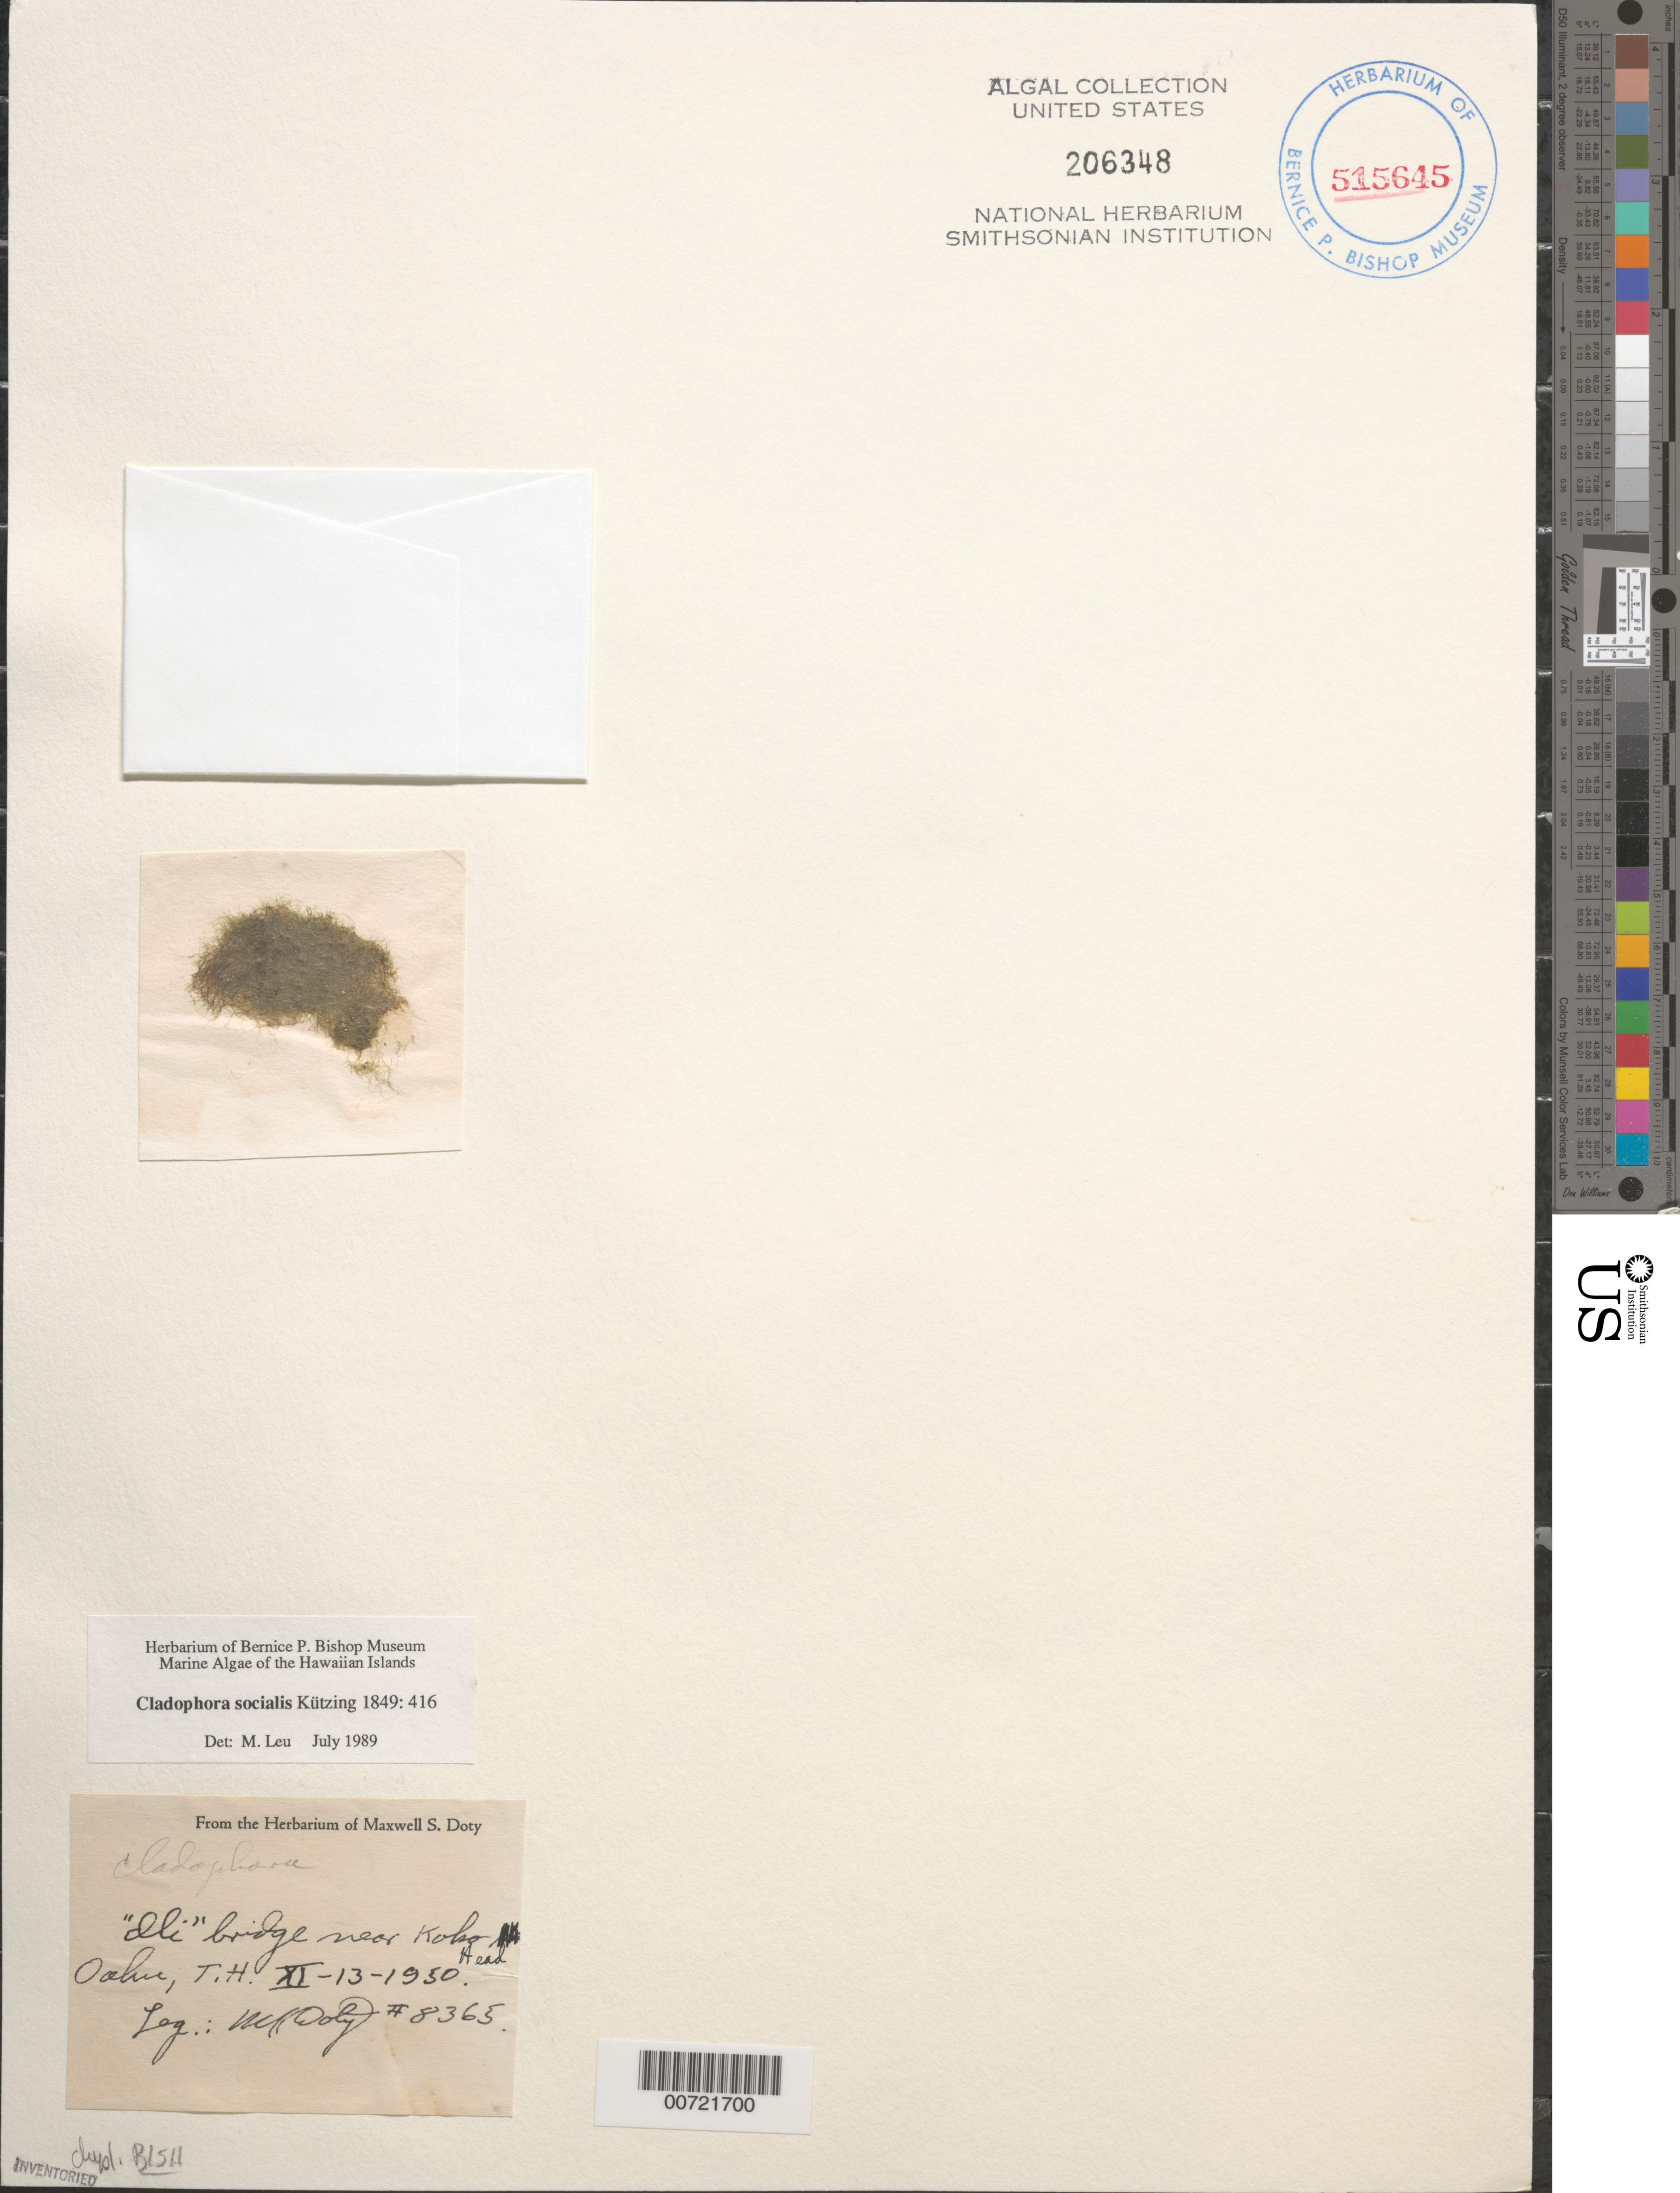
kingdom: Plantae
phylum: Chlorophyta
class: Ulvophyceae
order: Cladophorales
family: Cladophoraceae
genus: Cladophora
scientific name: Cladophora socialis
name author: Kütz.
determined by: Leu, M. E.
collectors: M. S. Doty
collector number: MSD 8365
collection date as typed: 13 Nov 1950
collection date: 1950-11-13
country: United States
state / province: Hawaii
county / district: Honolulu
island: Oahu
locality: Ili Bridge near Koko Head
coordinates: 21 16.8' N, 157 41.2' W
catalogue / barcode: US 206348